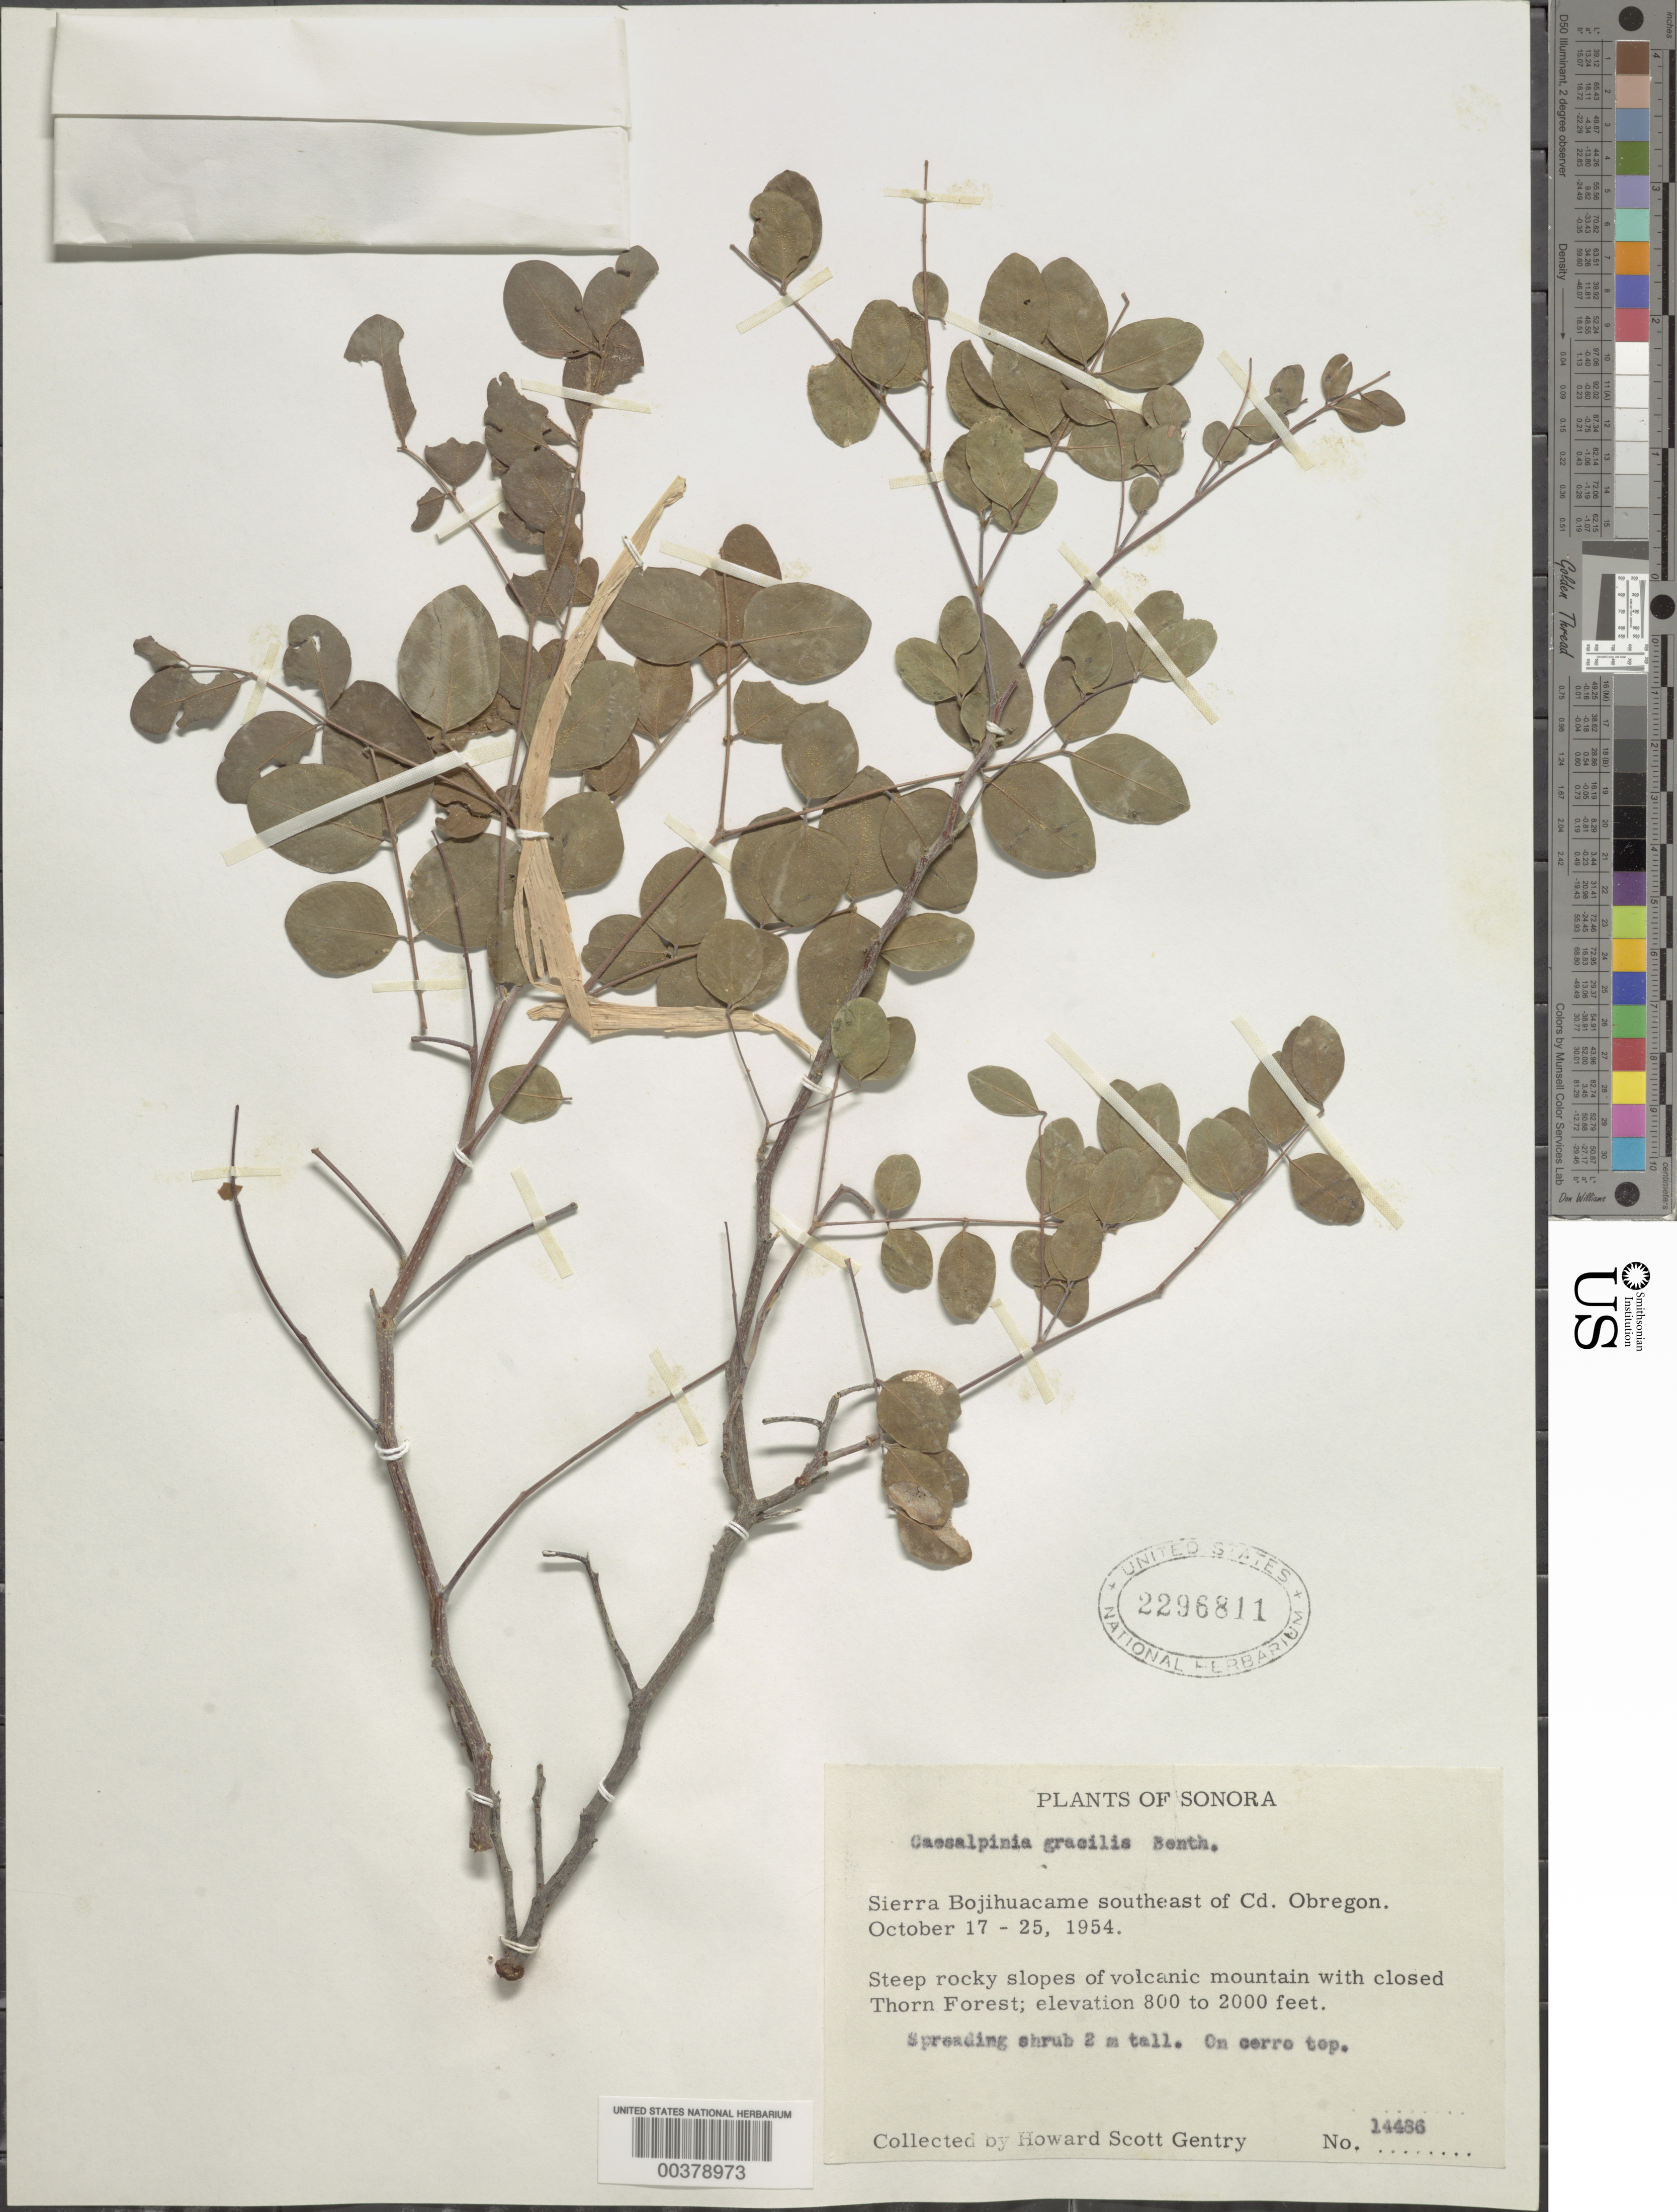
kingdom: Plantae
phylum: Tracheophyta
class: Magnoliopsida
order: Fabales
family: Fabaceae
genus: Coulteria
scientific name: Coulteria pumila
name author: (Britton & Rose) Sotuyo & G.P. Lewis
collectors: H. S. Gentry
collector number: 14486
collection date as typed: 17 Oct 1954 to 25 Oct 1954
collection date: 1954-10-17/1954-10-25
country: Mexico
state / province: Sonora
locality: Sierra bojihuacame SE of cd. obregon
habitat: Steep rocky slopes of volcanic mountain with closed thorn forest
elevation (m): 244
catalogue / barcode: US 2296811